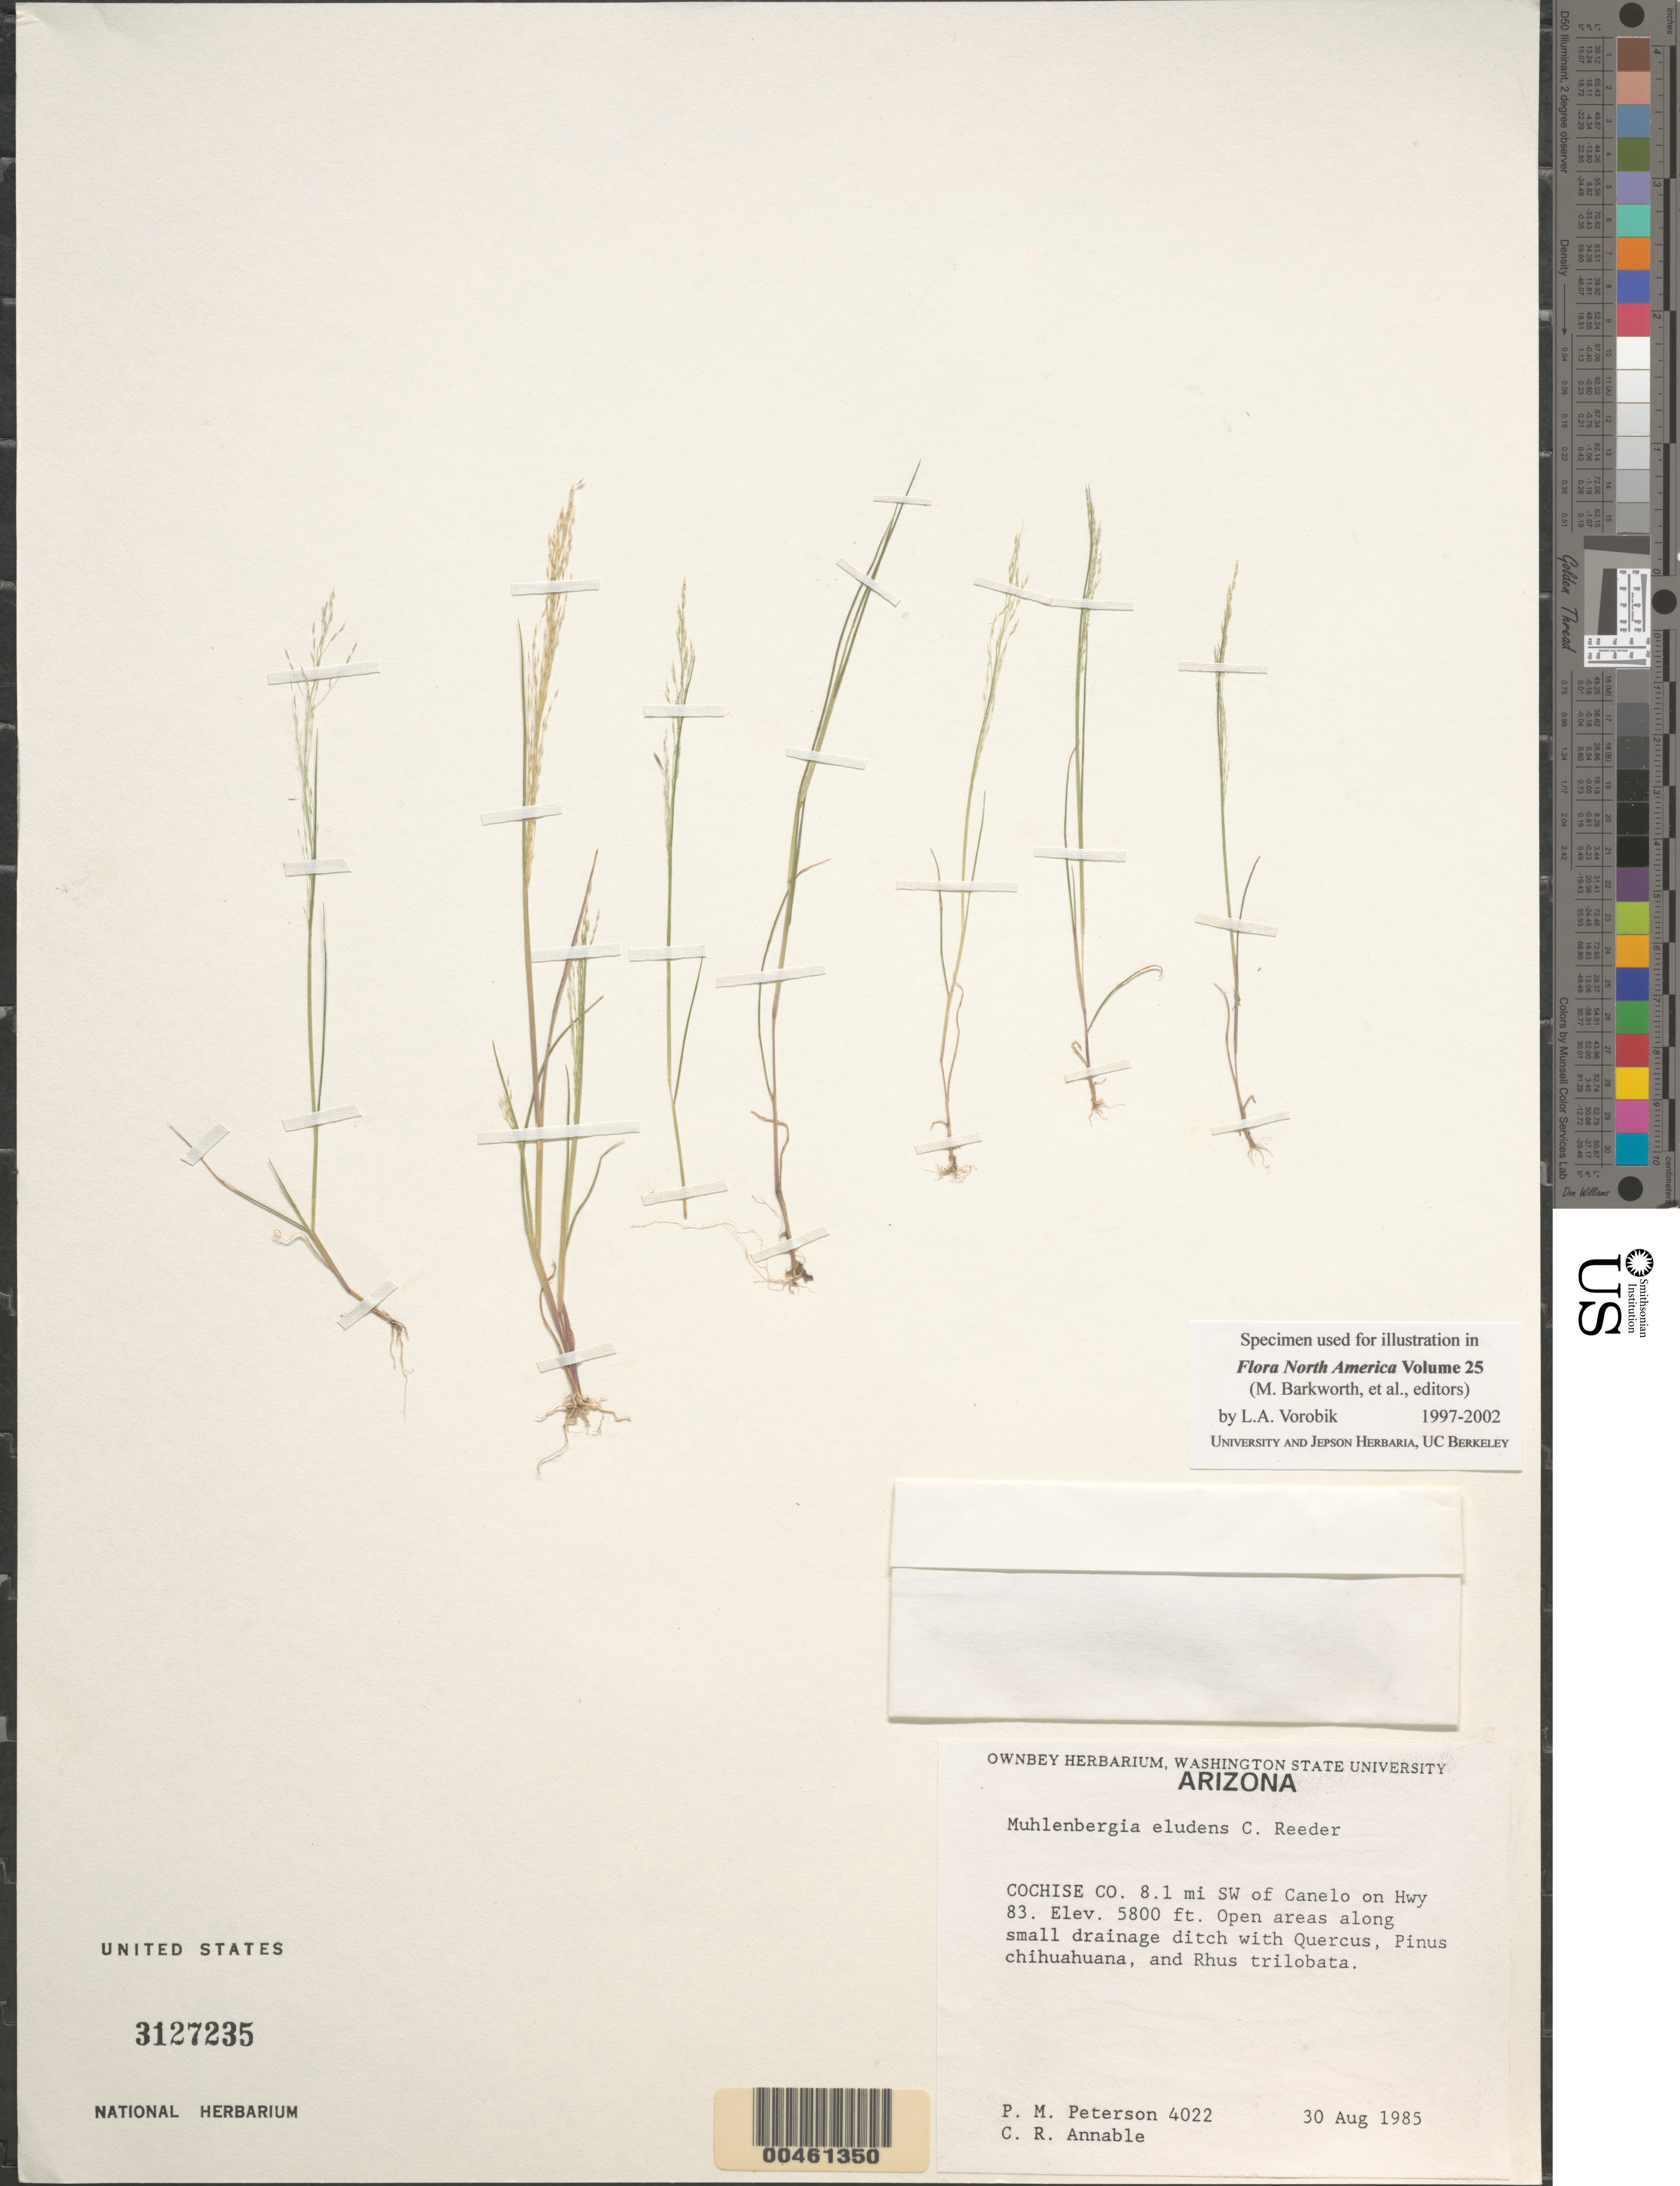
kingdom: Plantae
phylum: Tracheophyta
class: Liliopsida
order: Poales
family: Poaceae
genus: Muhlenbergia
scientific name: Muhlenbergia eludens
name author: C. Reeder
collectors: P. M. Peterson & C. R. Annable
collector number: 04022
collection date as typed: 30 Aug 1994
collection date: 1994-08-30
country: United States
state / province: Arizona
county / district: Cochise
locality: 8.1 miles SW of Canelo on Hwy 83.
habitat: Open areas along small drainage ditch with Quercus, Pinus chihuahuana, and Rhus trilobata.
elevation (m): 1768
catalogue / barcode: US 3127235